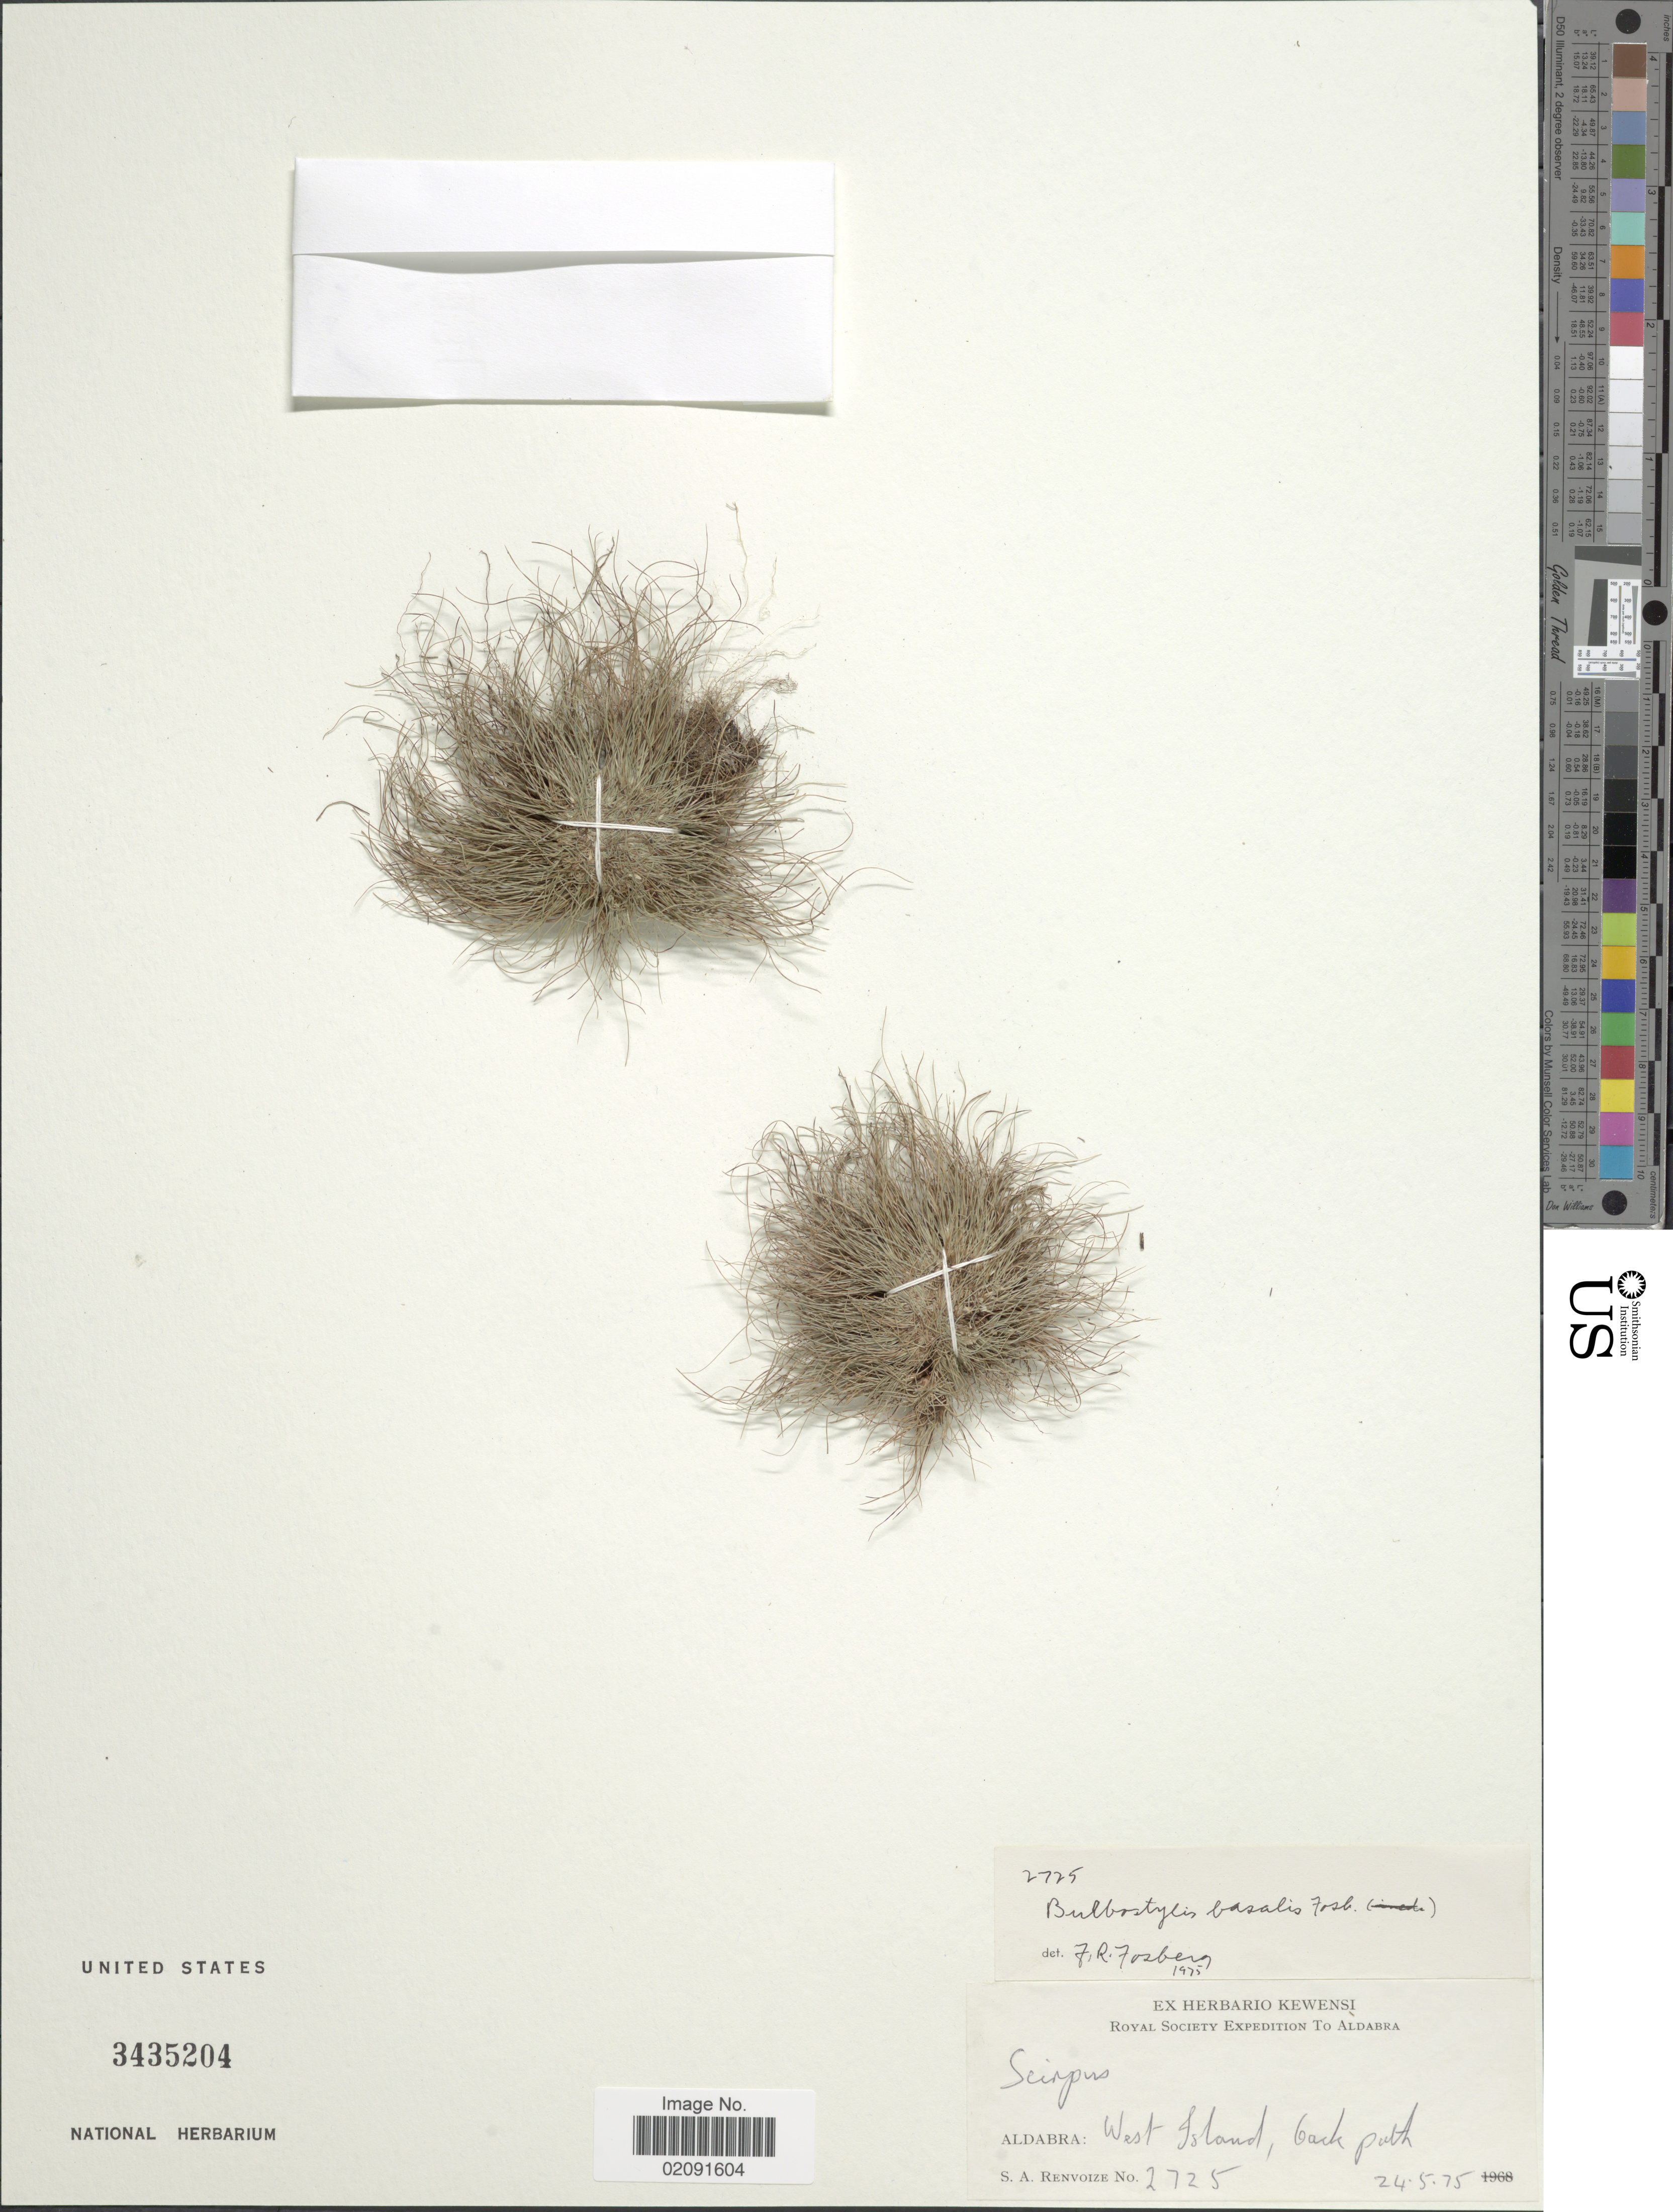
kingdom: Plantae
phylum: Tracheophyta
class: Liliopsida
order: Poales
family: Cyperaceae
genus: Bulbostylis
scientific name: Bulbostylis basalis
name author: Fosberg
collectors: S. A. Renvoize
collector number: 2725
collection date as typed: Transcribed d/m/y: 24/5/75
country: Seychelles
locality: Aldabra: West Island, back path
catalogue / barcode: US 3435204